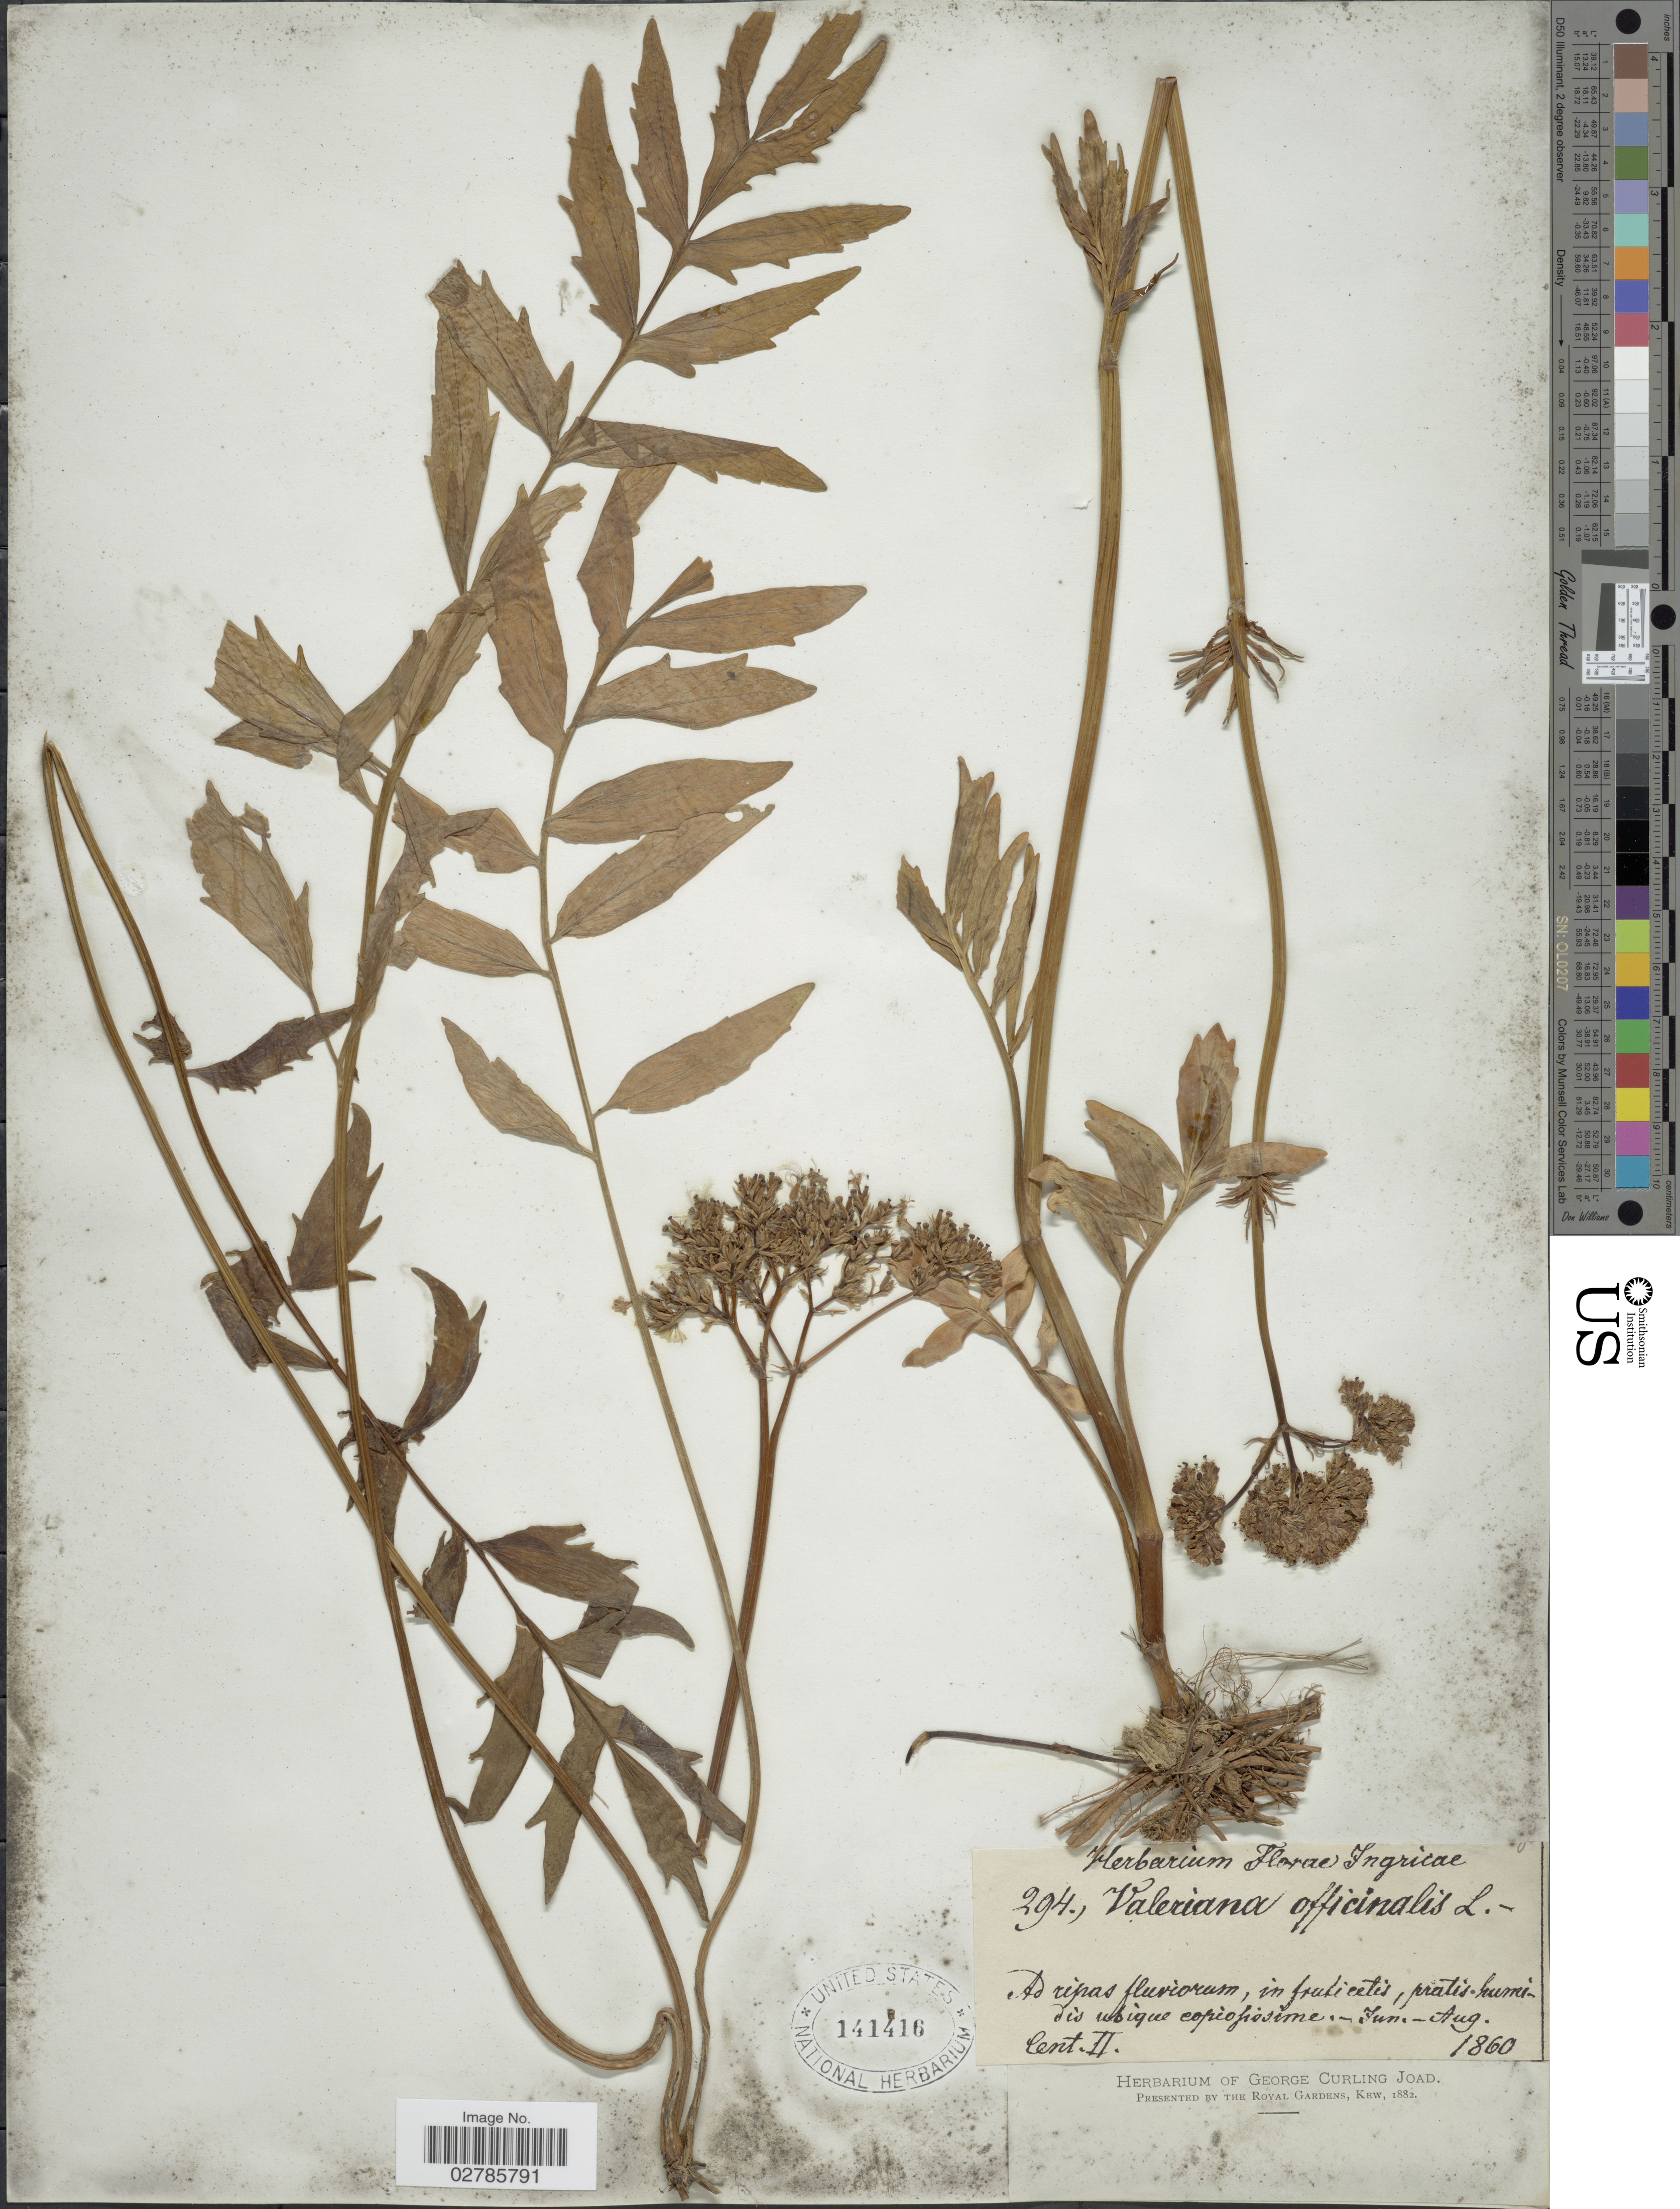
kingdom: Plantae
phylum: Tracheophyta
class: Magnoliopsida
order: Dipsacales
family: Caprifoliaceae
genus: Valeriana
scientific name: Valeriana officinalis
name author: L.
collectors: Herbarium Florae Ingricae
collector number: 294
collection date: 1860-06/1860-08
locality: Ad ripas fluviorum, in fruticetis, pratis humidis ubique copiofiosime.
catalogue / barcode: US 141416